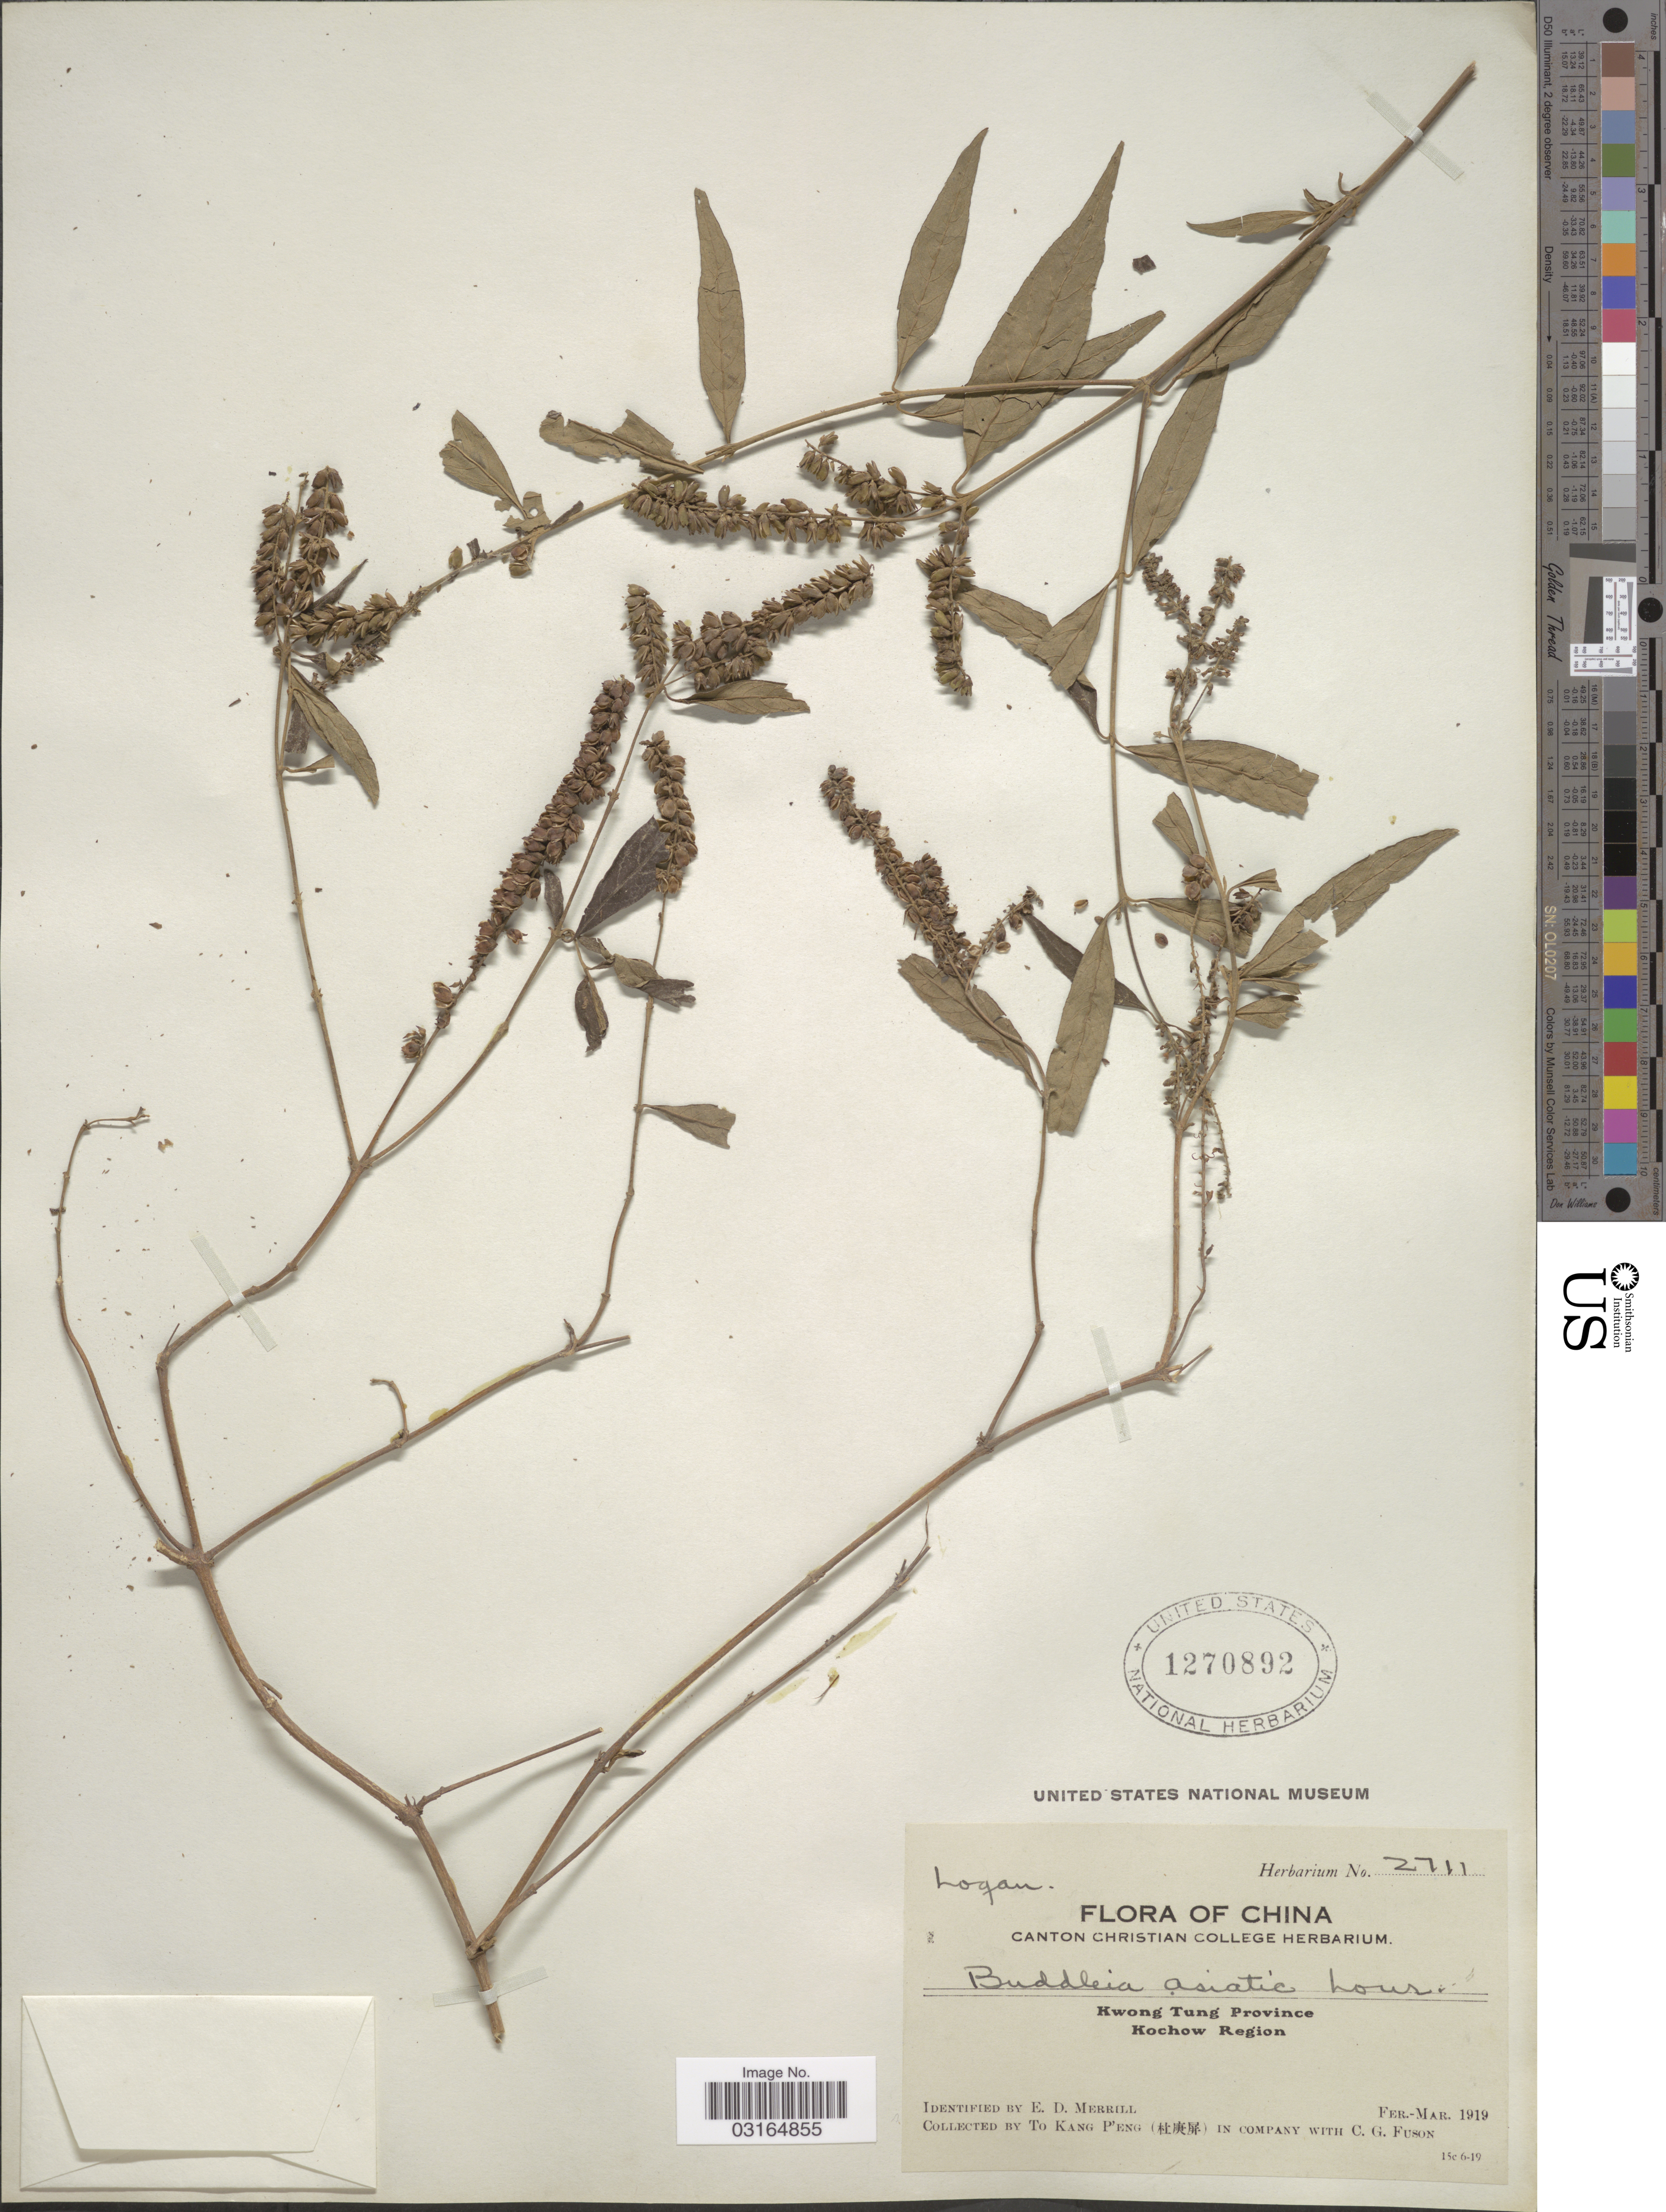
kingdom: Plantae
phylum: Tracheophyta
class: Magnoliopsida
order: Lamiales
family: Scrophulariaceae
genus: Buddleja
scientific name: Buddleja asiatica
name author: Lour.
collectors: To Kang P'eng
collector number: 2711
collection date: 1919-02/1919-03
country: China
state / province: Guangdong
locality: Kwong Tung Province Kochow Region.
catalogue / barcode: US 1270892